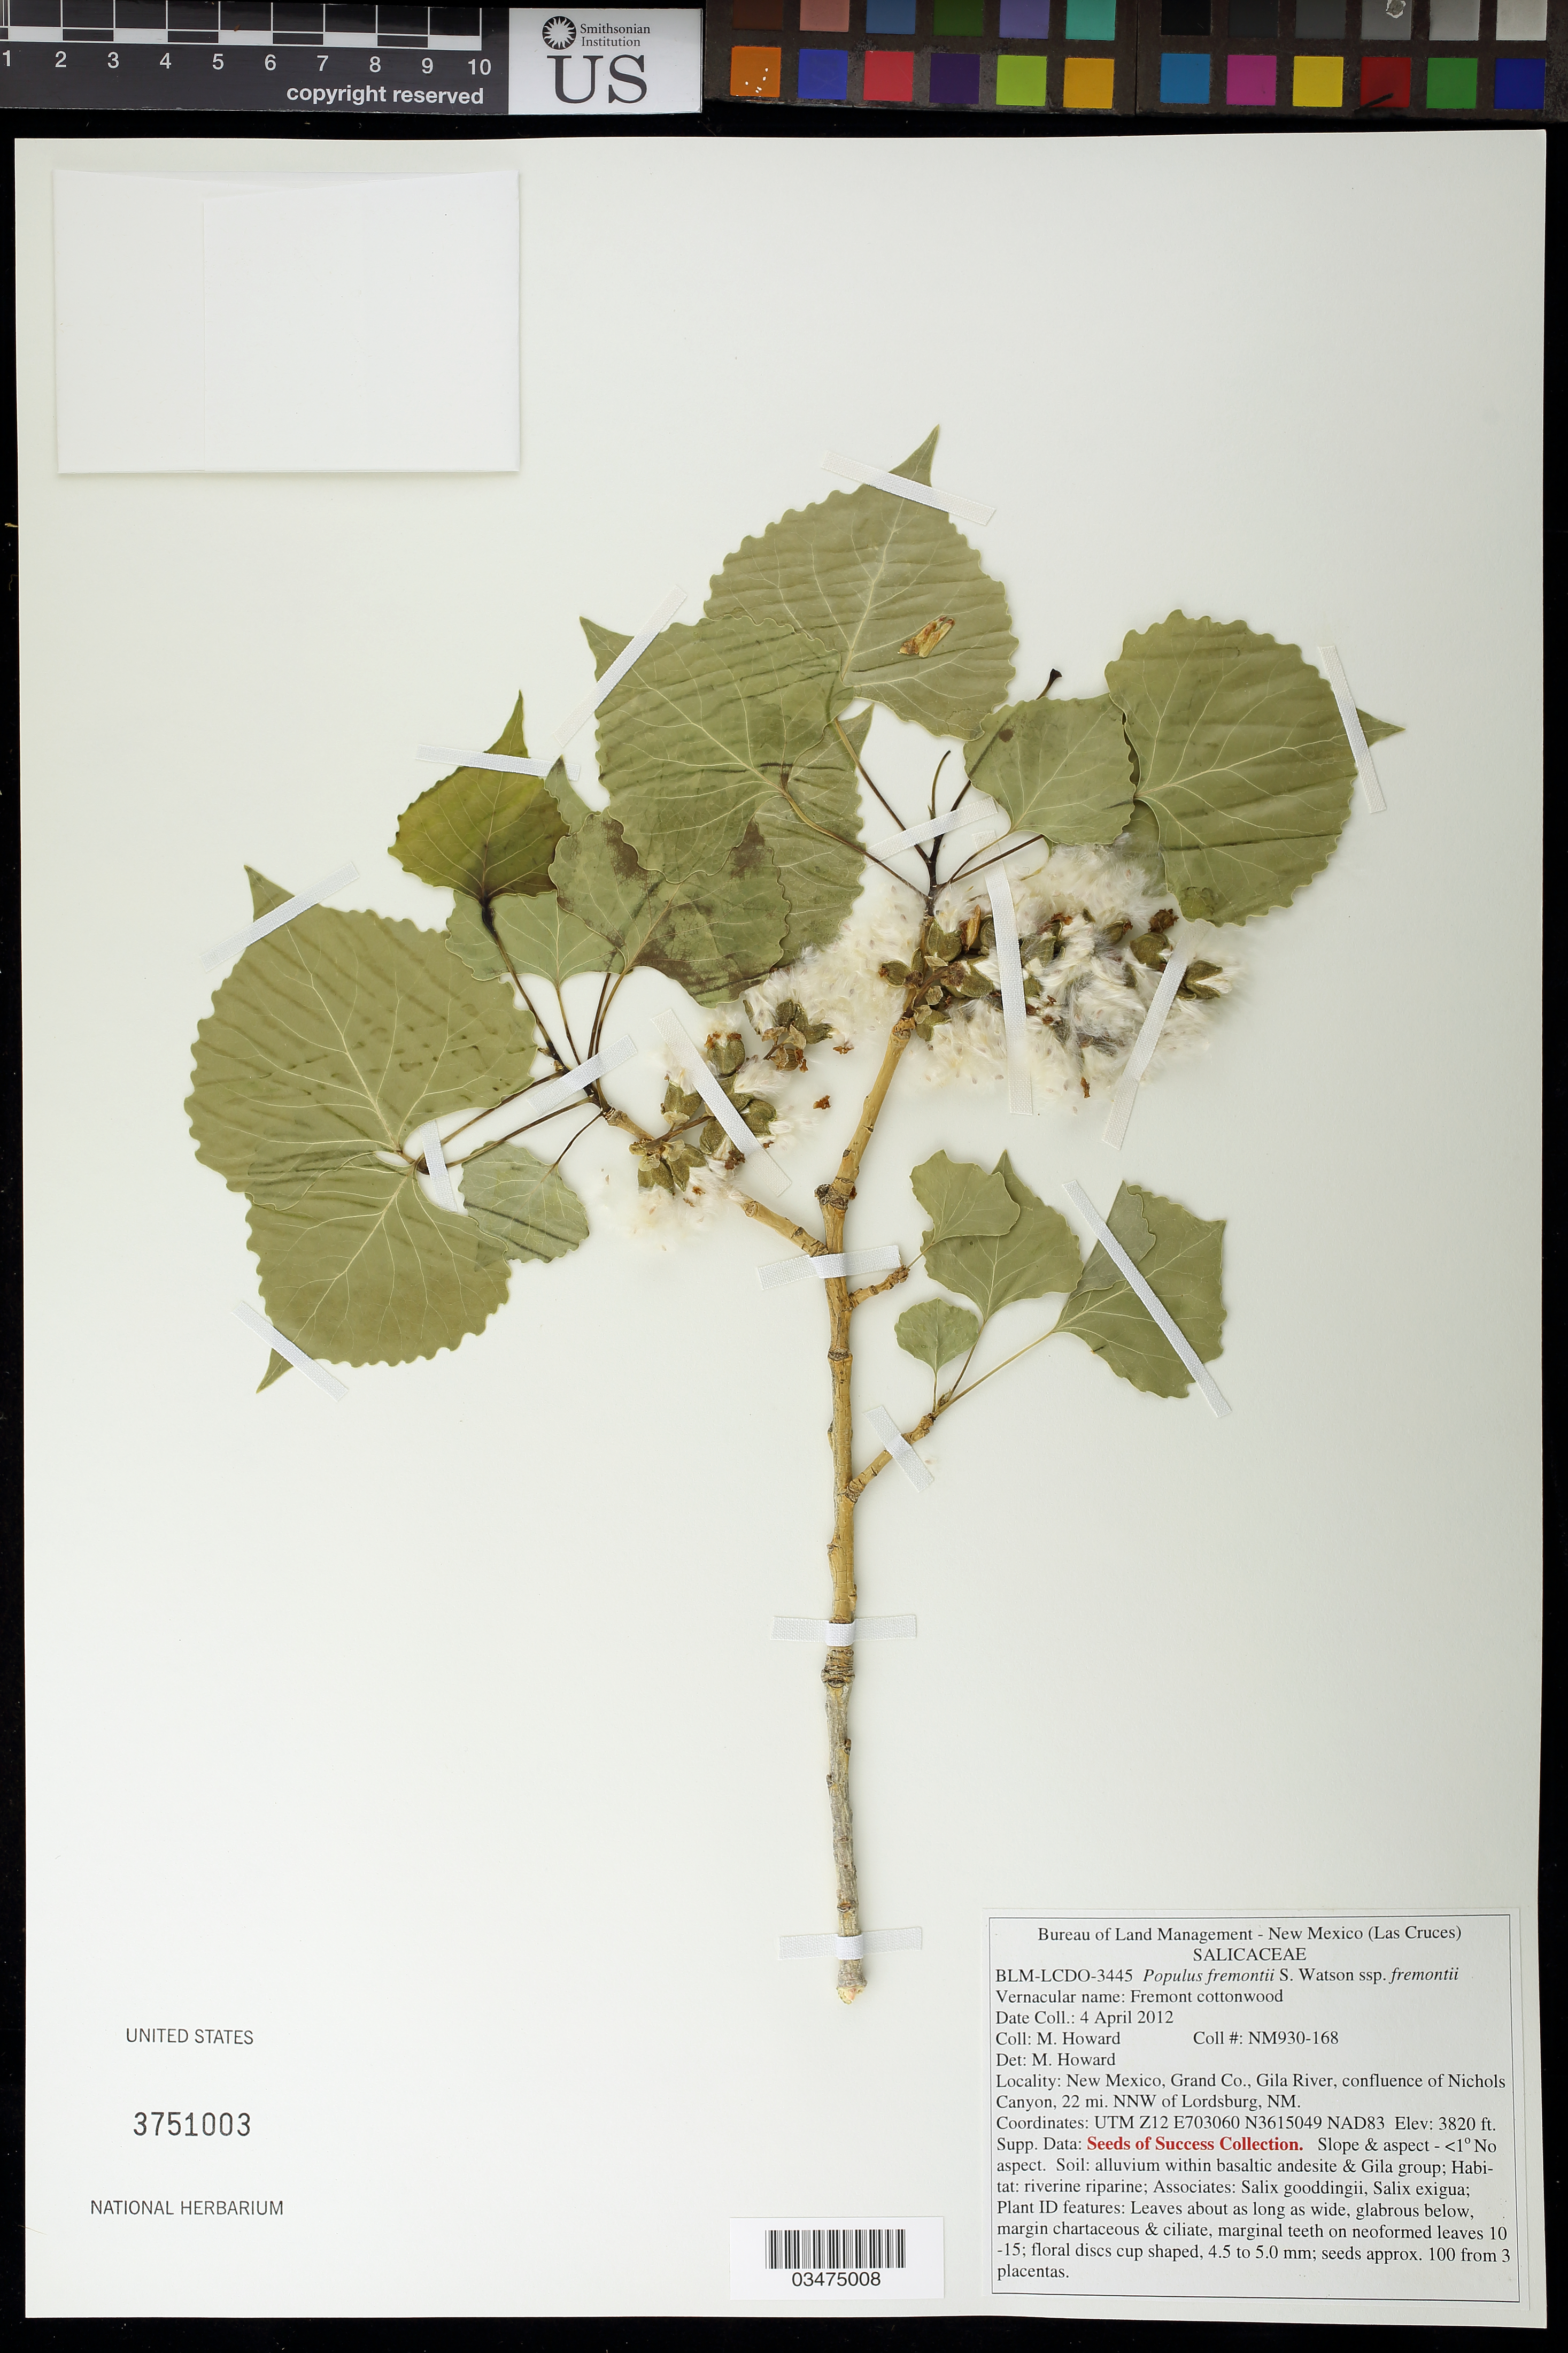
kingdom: Plantae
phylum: Tracheophyta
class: Magnoliopsida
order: Malpighiales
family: Salicaceae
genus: Populus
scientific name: Populus fremontii subsp. fremontii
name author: S. Watson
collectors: M. Howard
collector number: NM930-168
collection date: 2012-04-04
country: United States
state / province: New Mexico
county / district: Grant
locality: Gila River, confluence of Nichols Canyon, 22 mi. NNW of Lordsburg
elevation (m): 1164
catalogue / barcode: US 3751003